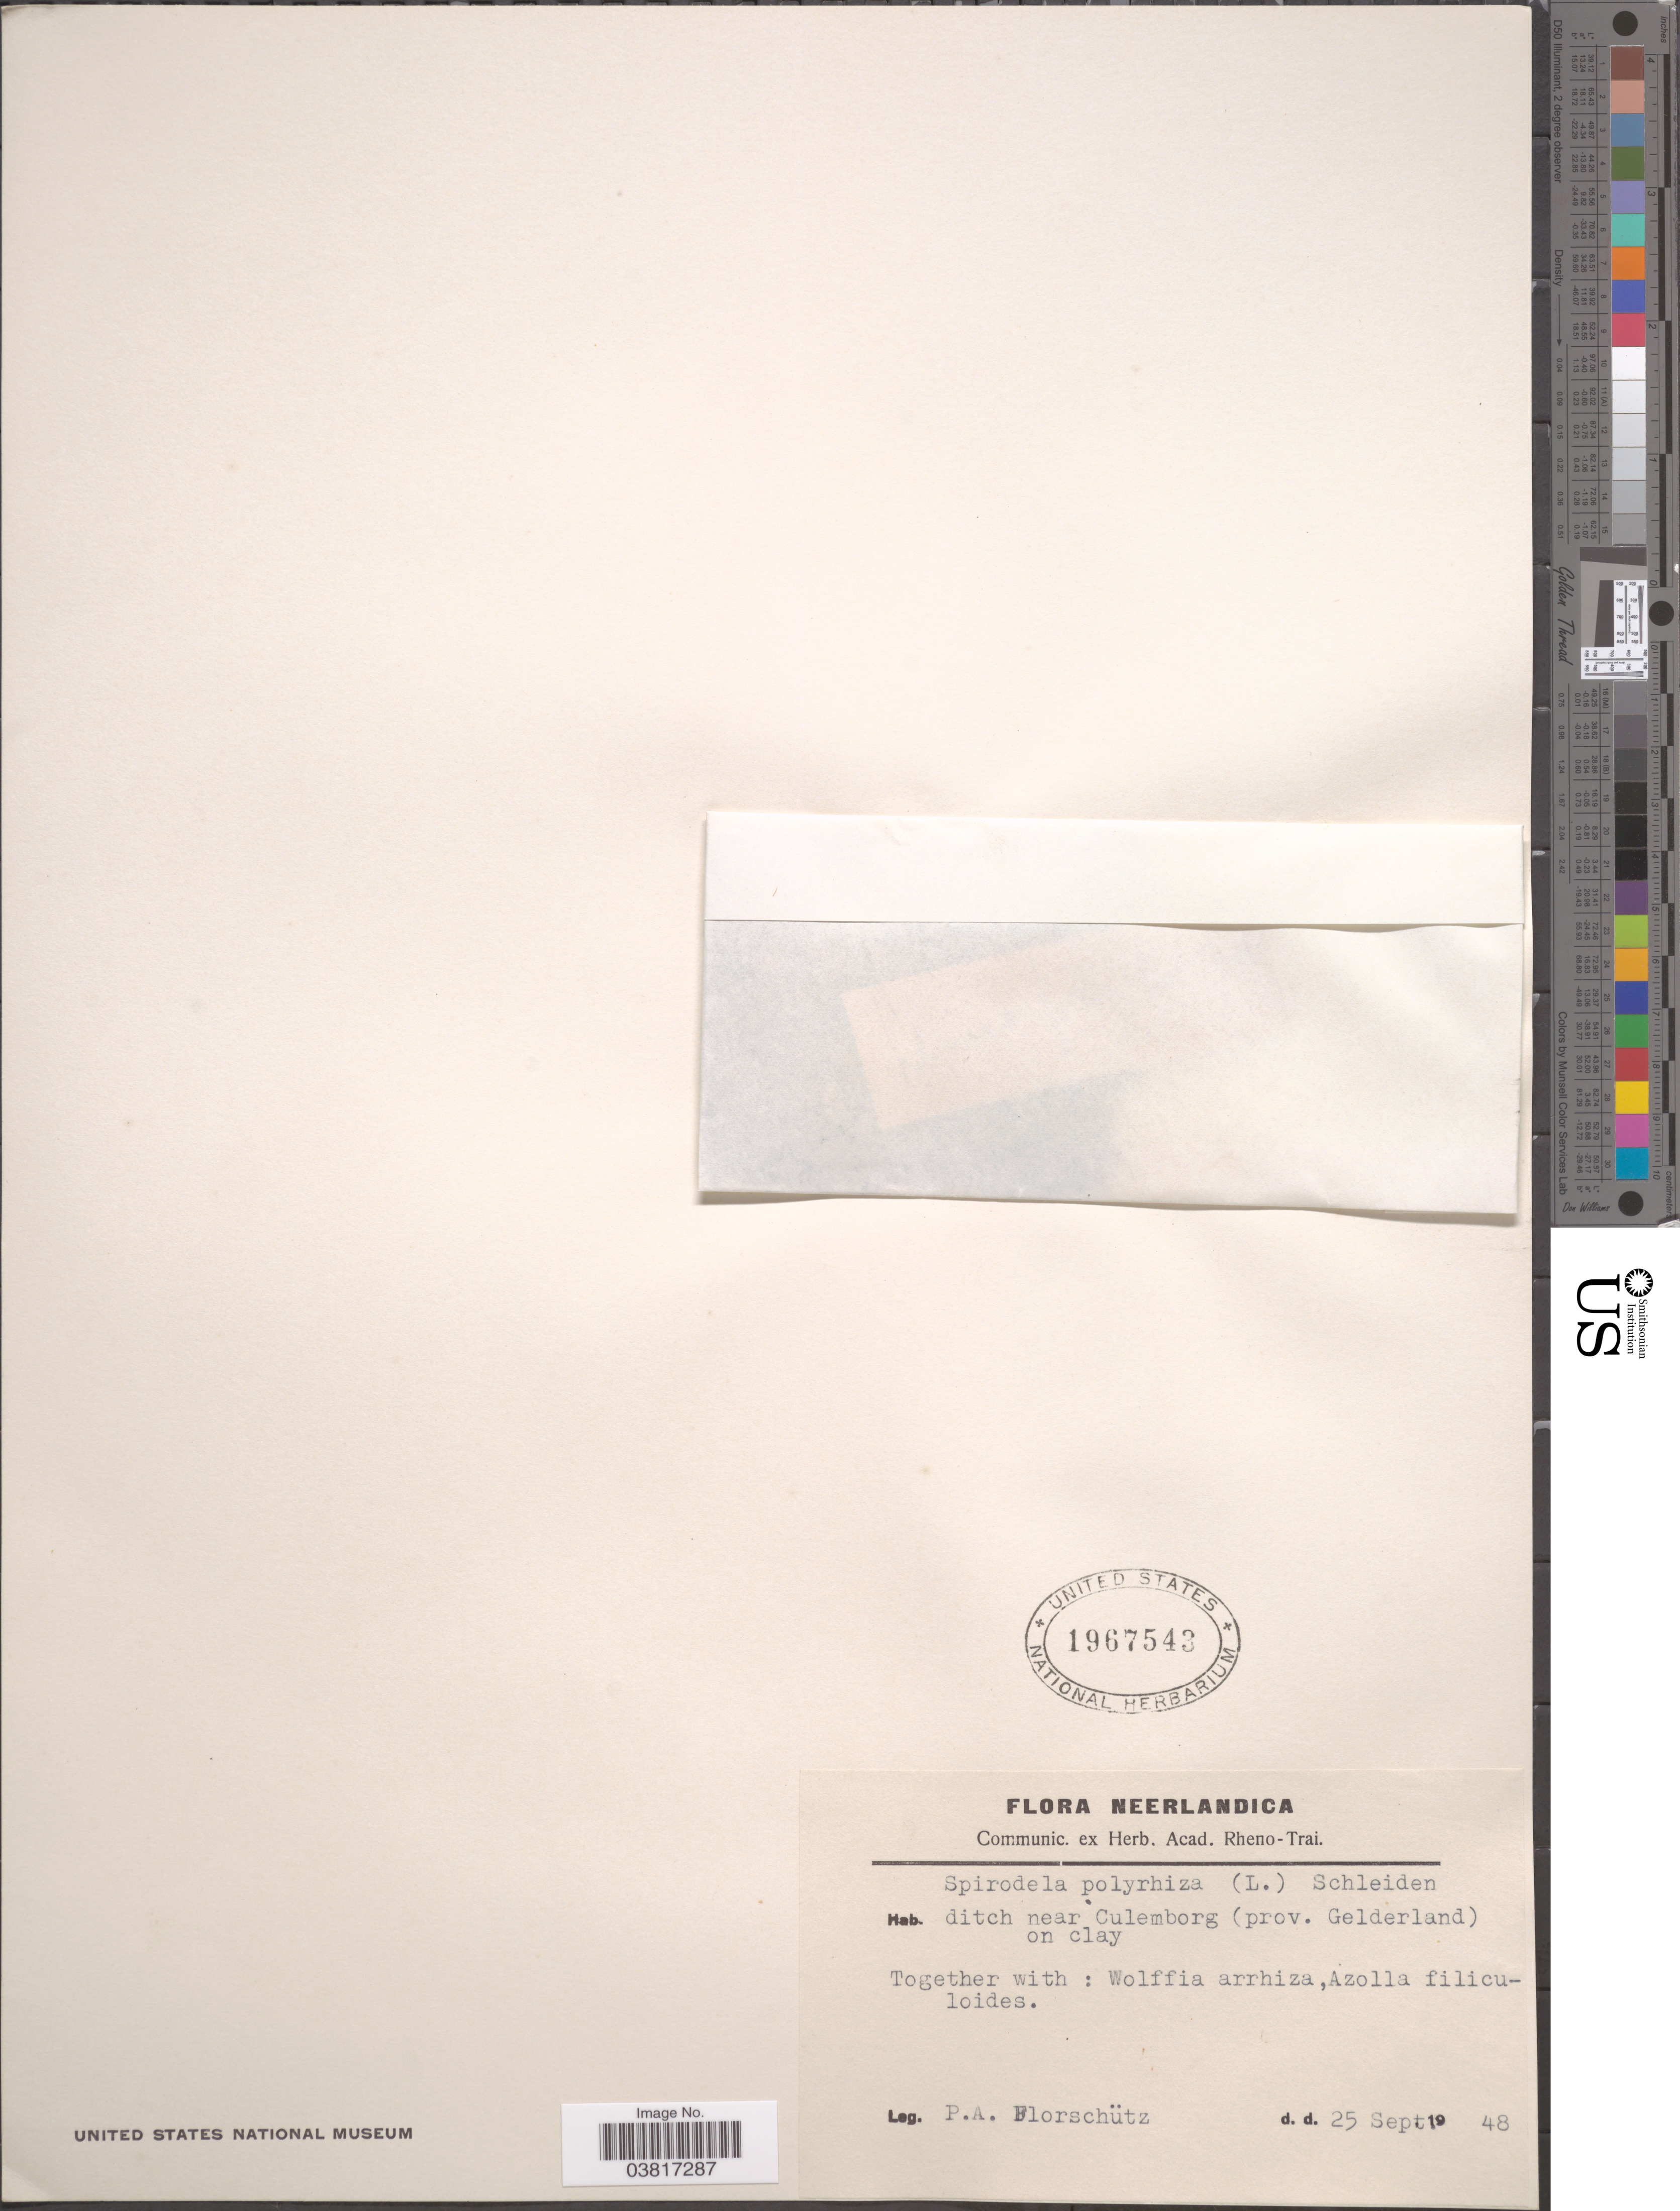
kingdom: Plantae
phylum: Tracheophyta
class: Liliopsida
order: Alismatales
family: Araceae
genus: Spirodela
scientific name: Spirodela polyrrhiza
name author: (L.) Schleid.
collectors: P. Florschütz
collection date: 1948-09-25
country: Netherlands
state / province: Gelderland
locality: Neerlandica. Ditch near Culemborg (prov. Gelderland) on clay.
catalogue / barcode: US 1967543